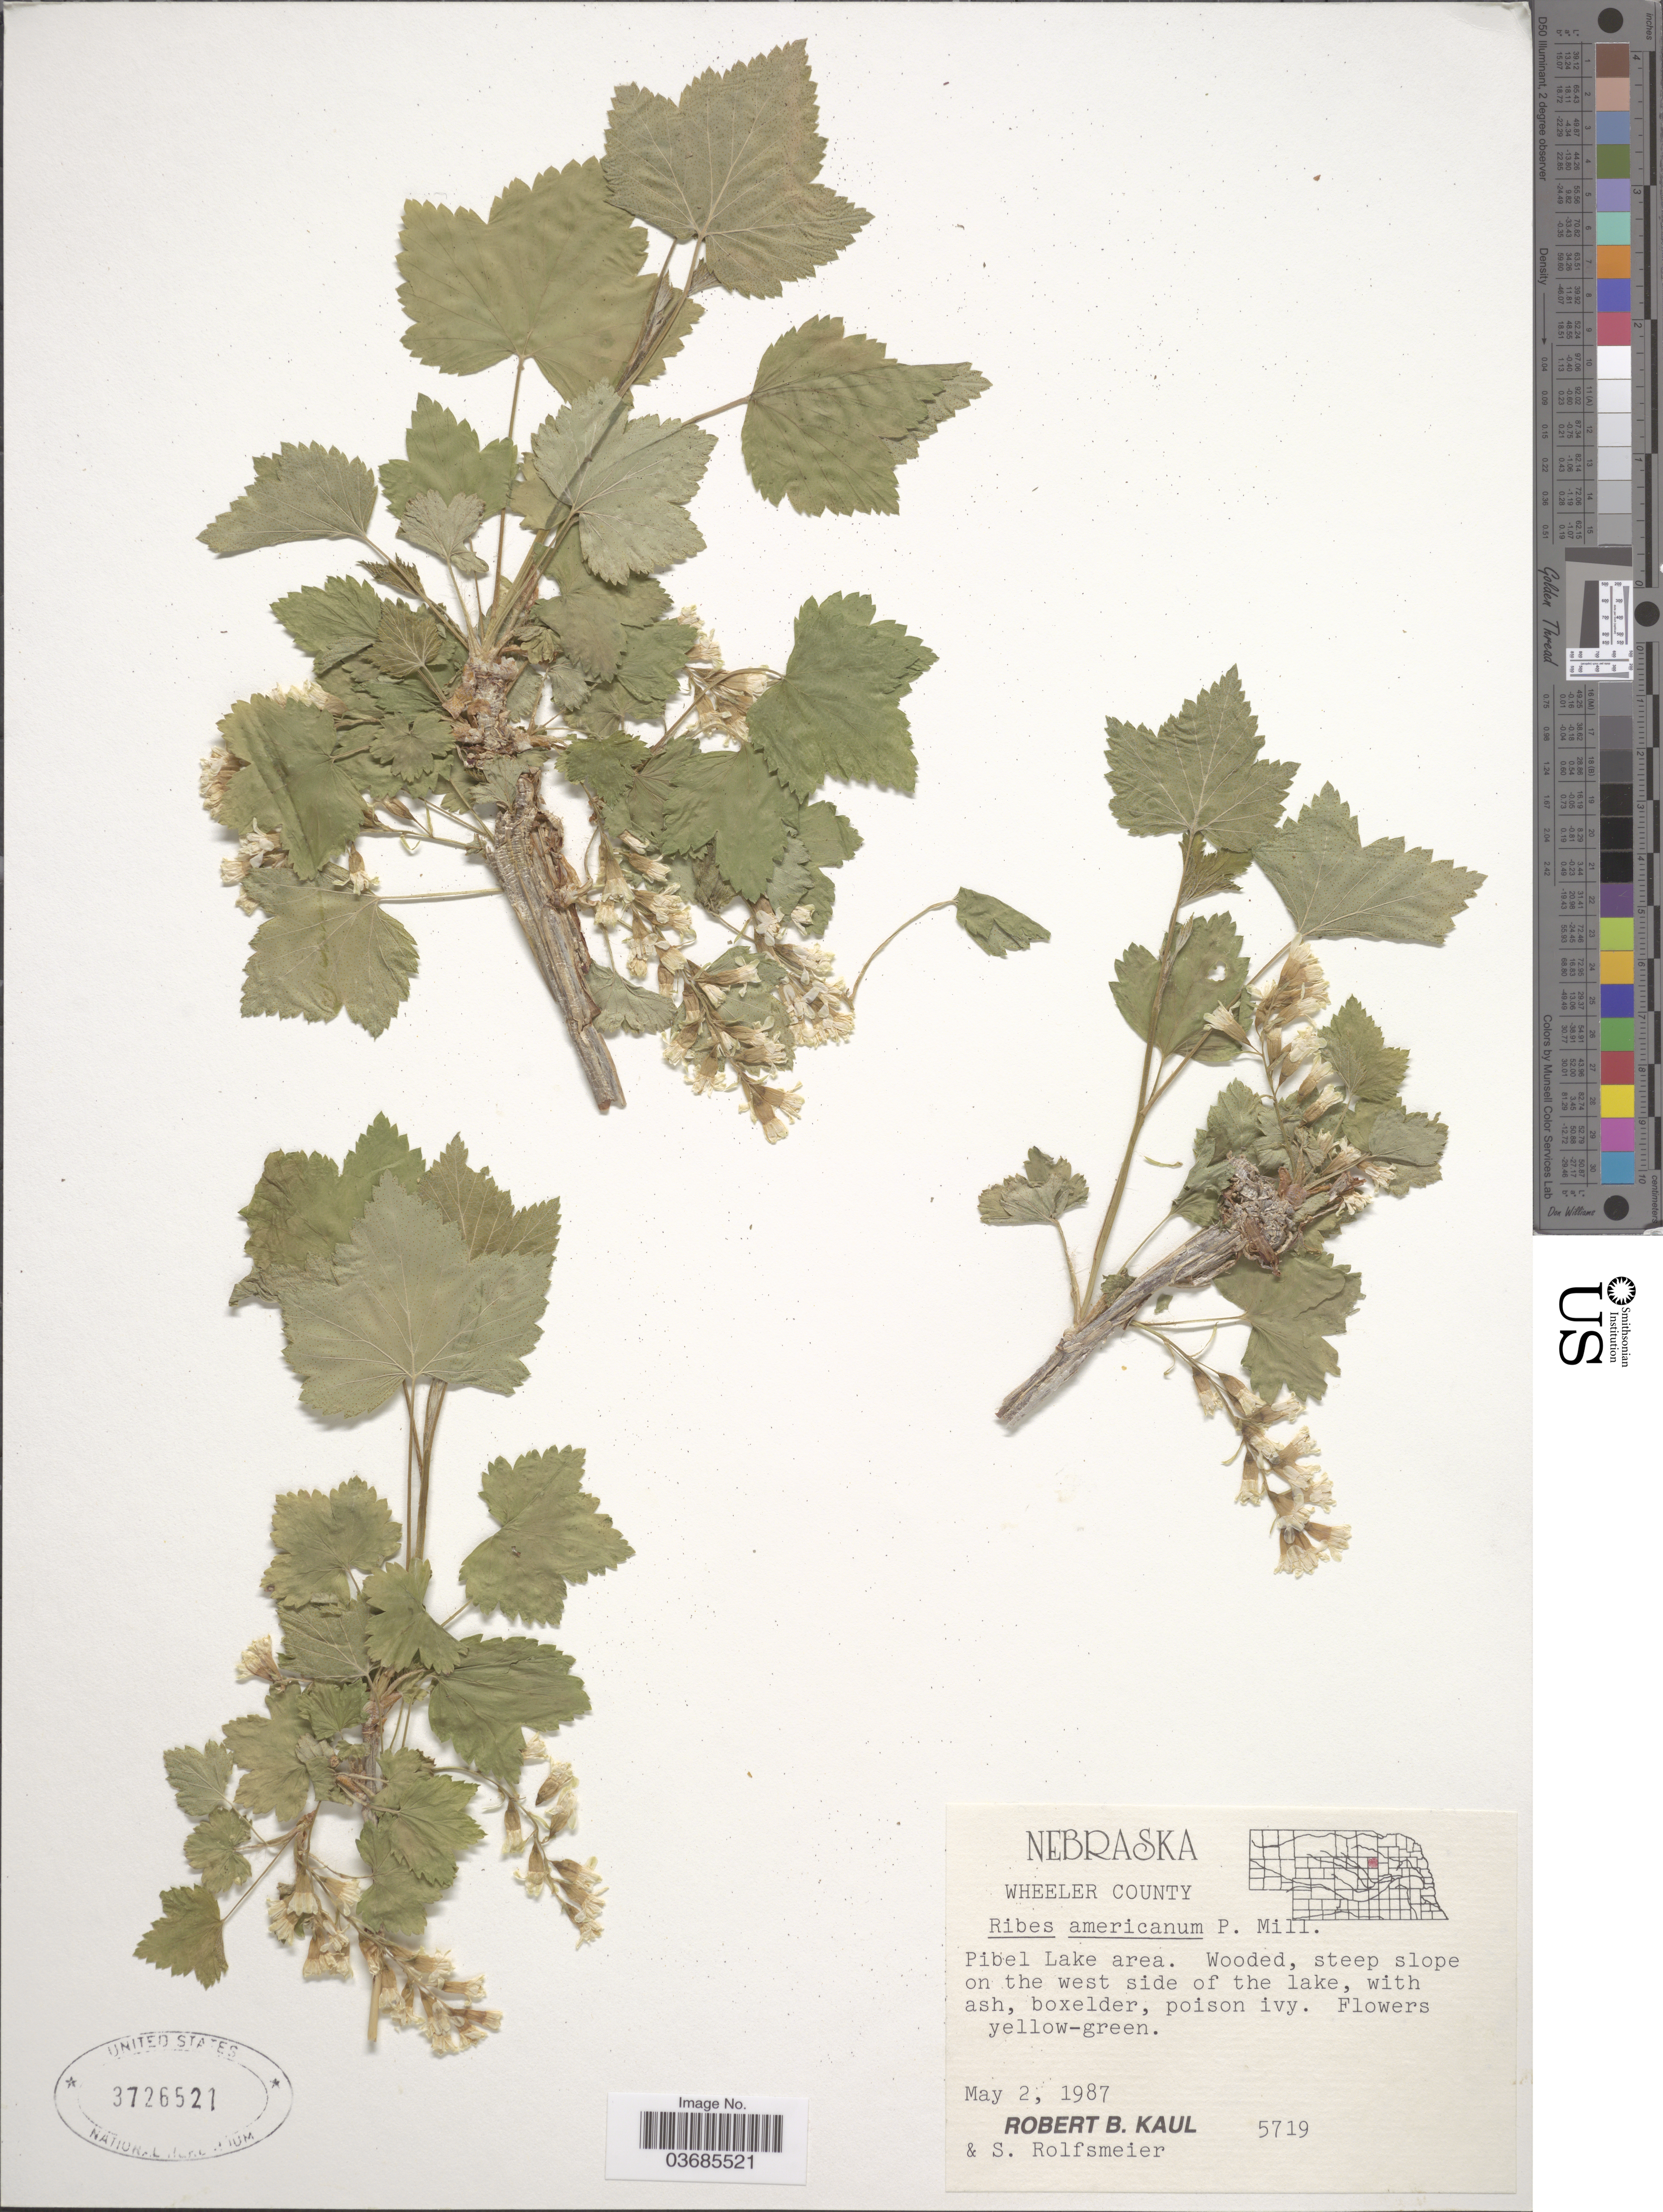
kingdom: Plantae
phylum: Tracheophyta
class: Magnoliopsida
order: Saxifragales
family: Grossulariaceae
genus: Ribes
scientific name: Ribes americanum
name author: Mill.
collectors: R. Kaul & S. Rolfsmeier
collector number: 5719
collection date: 1987-05-02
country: United States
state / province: Nebraska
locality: Wheeler County. Pibel Lake area. Wooded, steep slope on the west side of the lake.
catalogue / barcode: US 3726521